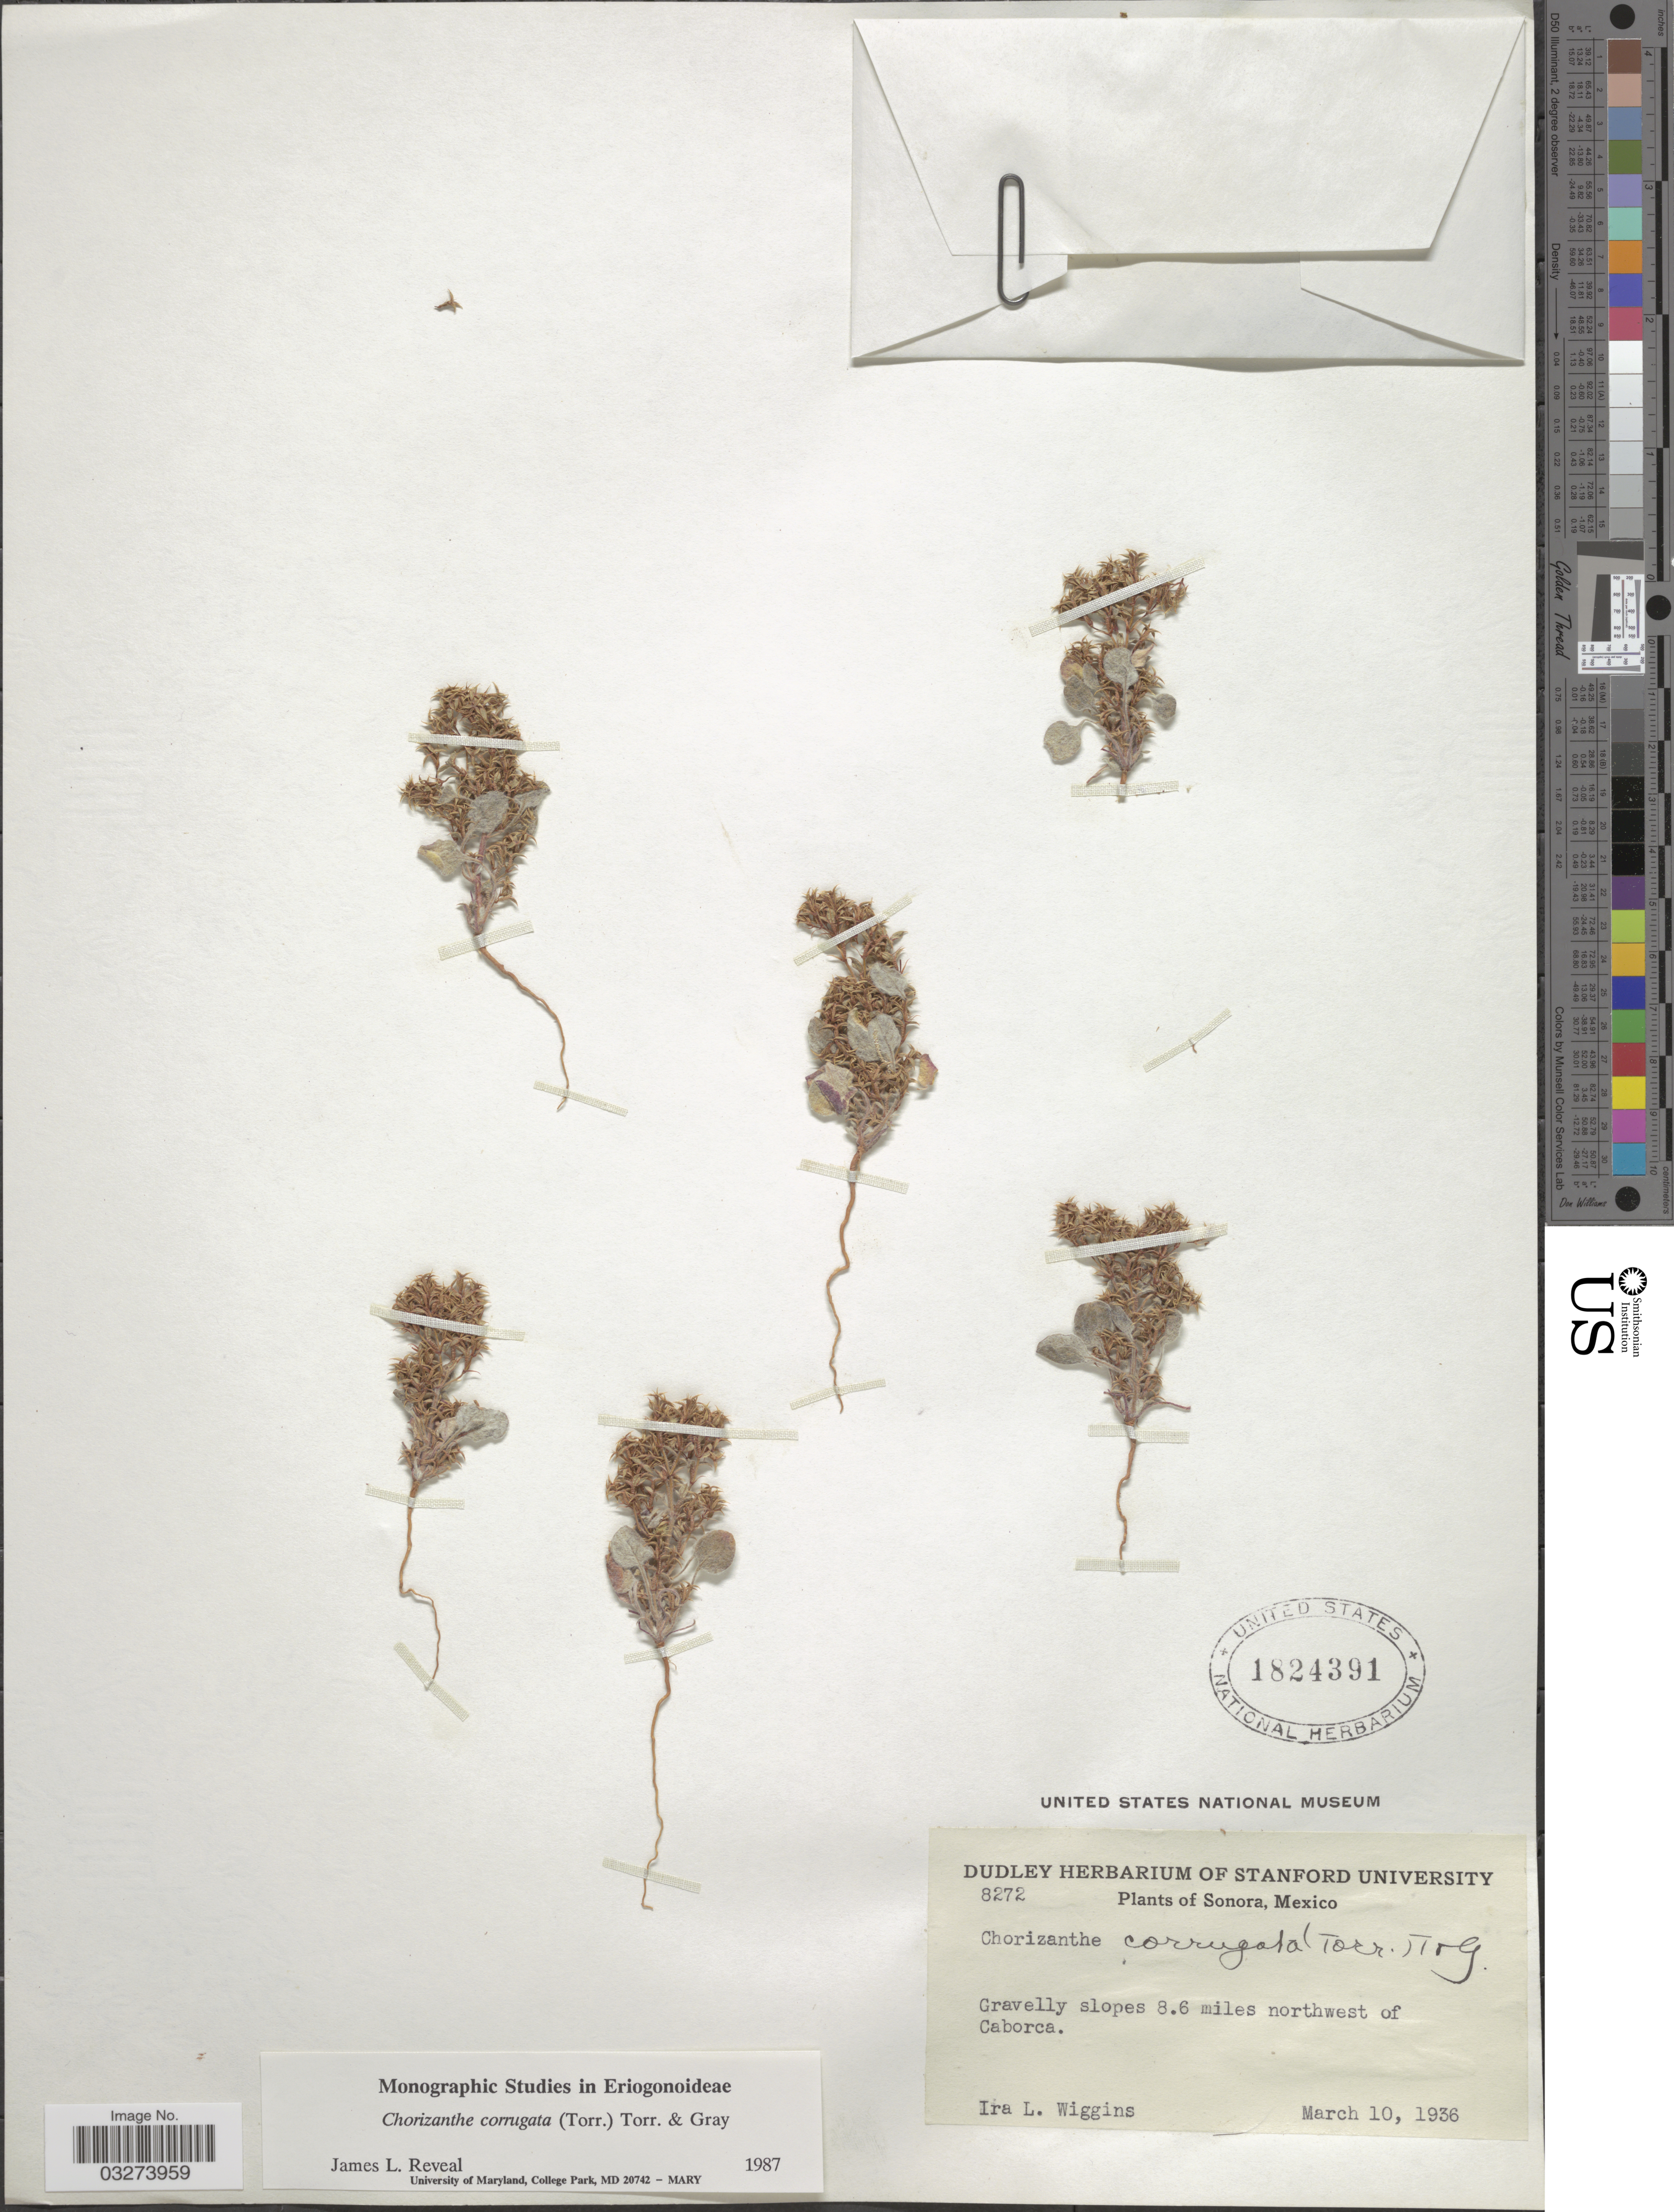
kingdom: Plantae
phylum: Tracheophyta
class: Magnoliopsida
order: Caryophyllales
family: Polygonaceae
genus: Chorizanthe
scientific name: Chorizanthe corrugata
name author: Torr. & A. Gray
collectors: I. L. Wiggins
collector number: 8272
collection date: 1936-03-10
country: Mexico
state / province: Sonora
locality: Gravelly slopes 8.6 miles northwest of Caborca.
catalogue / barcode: US 1824391